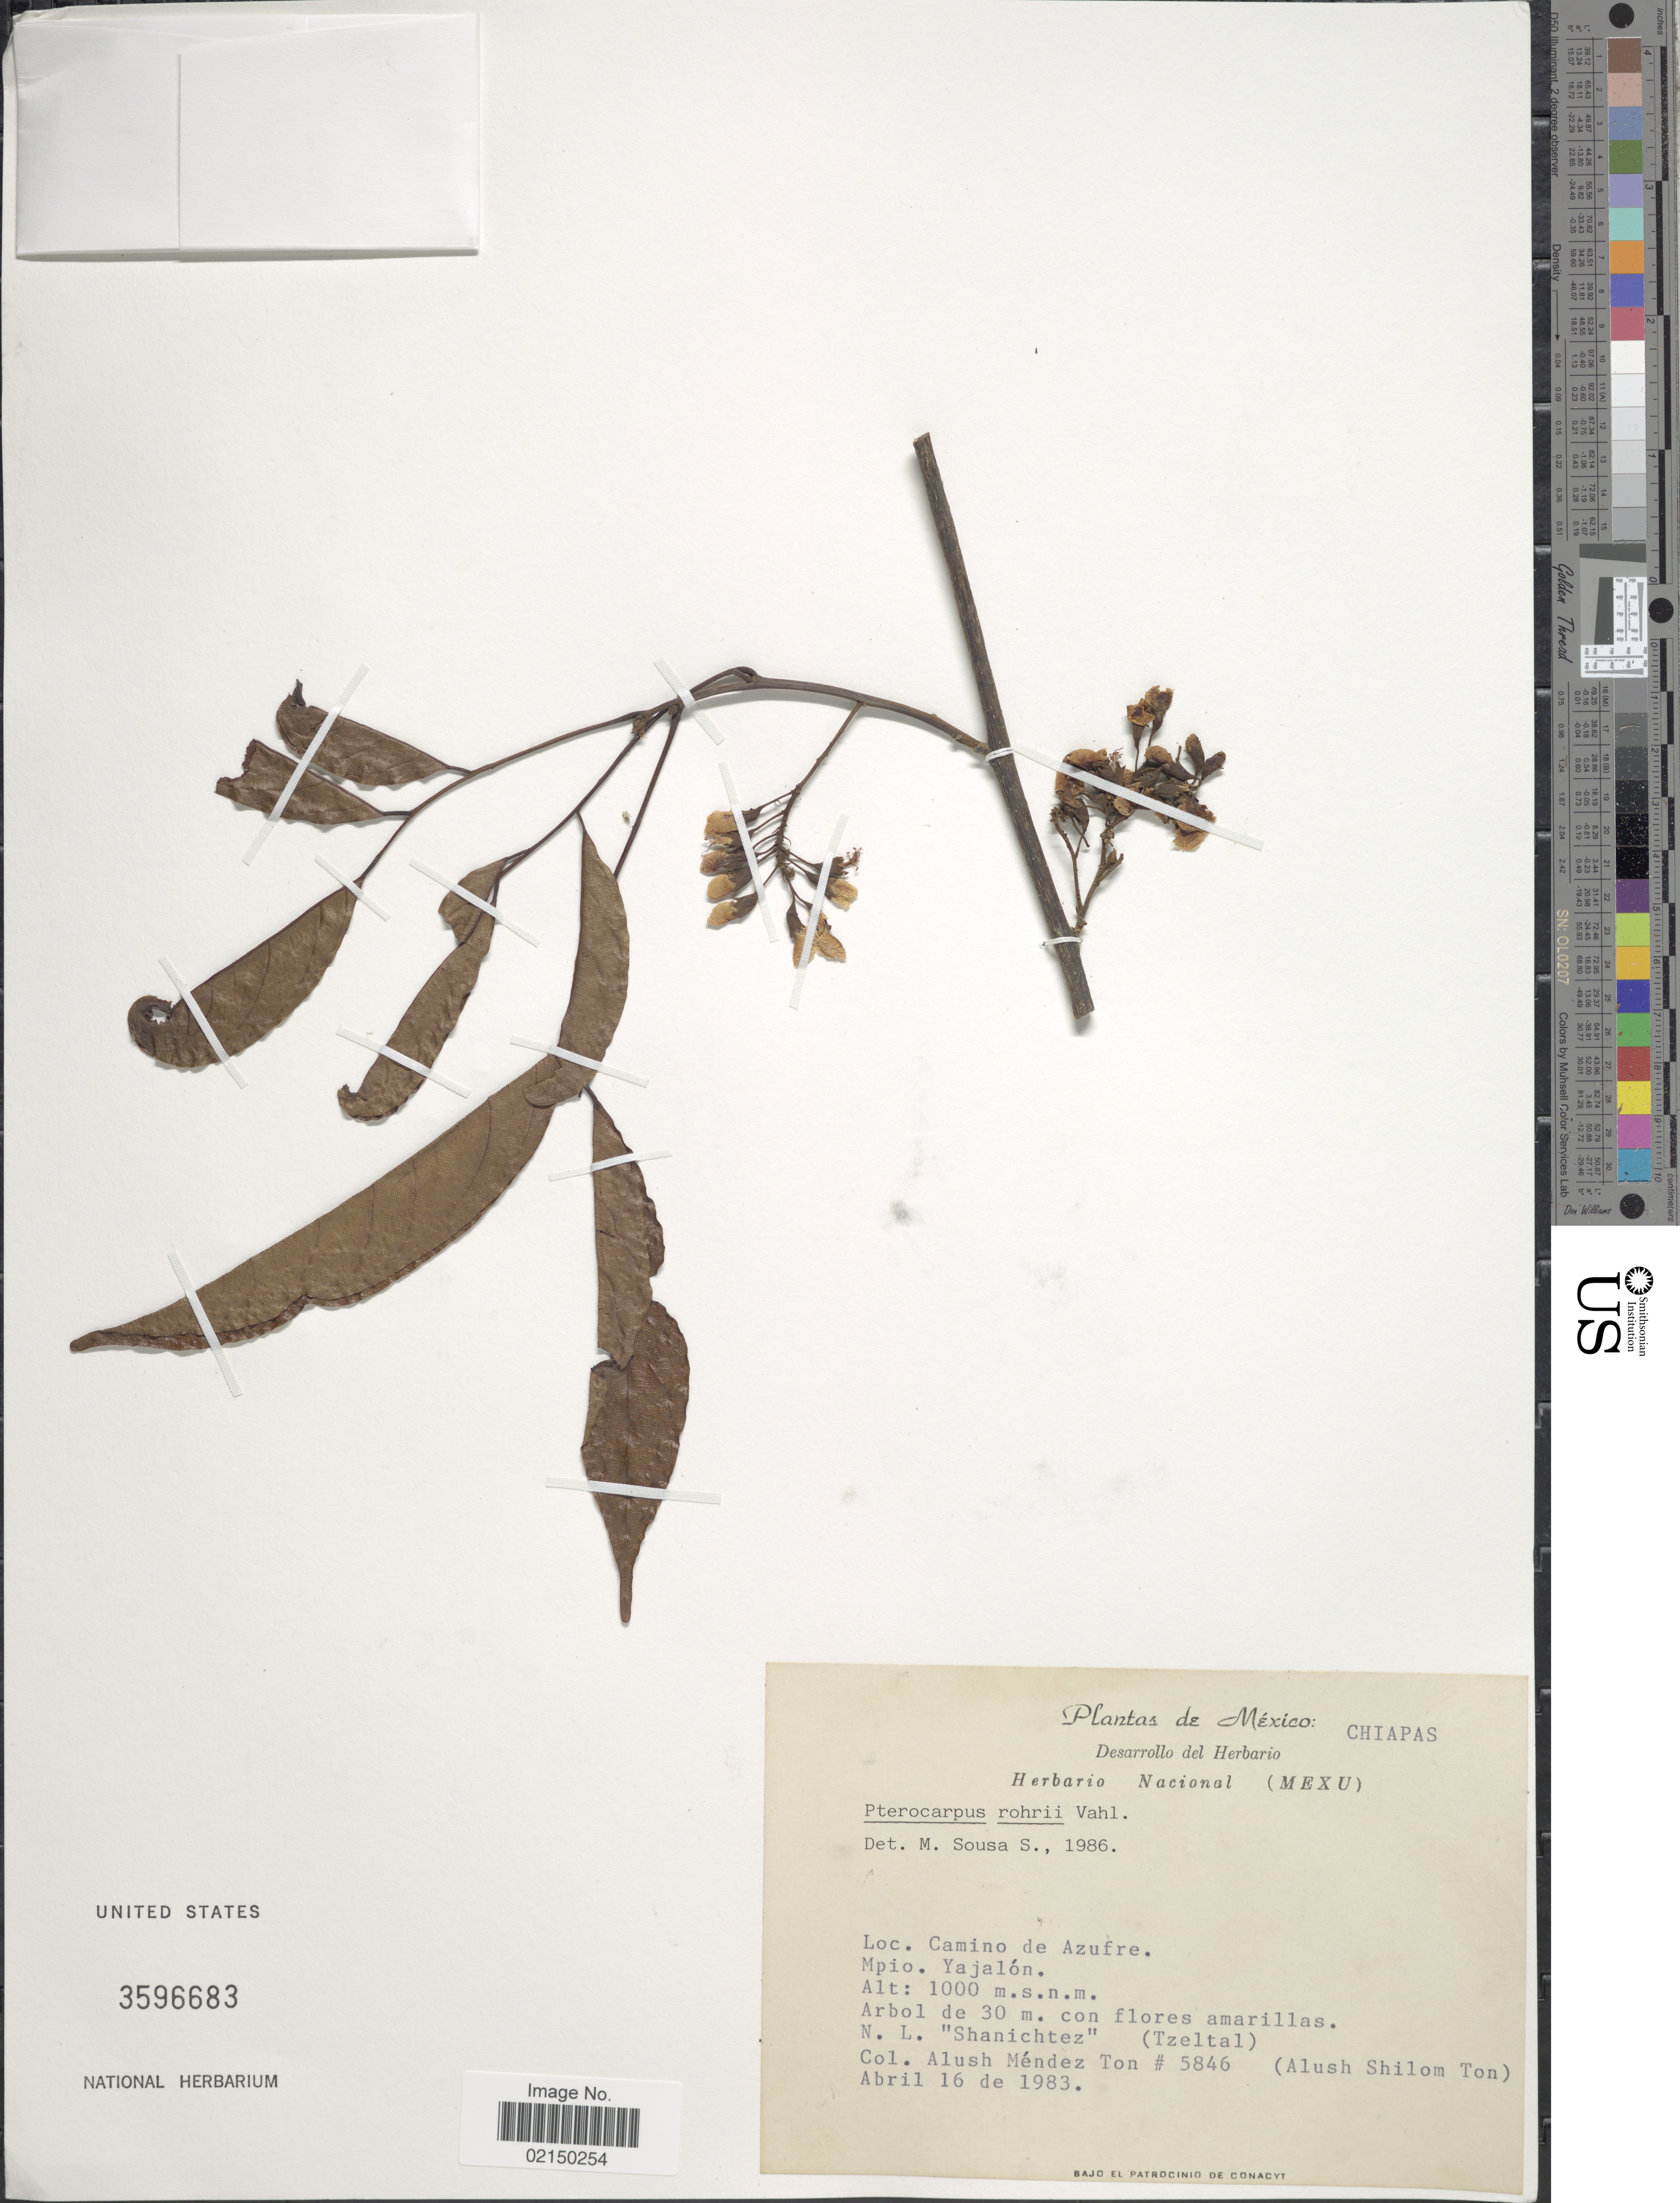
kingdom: Plantae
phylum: Tracheophyta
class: Magnoliopsida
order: Fabales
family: Fabaceae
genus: Pterocarpus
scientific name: Pterocarpus rohrii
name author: Vahl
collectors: A. M. Ton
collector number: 5846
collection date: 1983-04-16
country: Mexico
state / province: Chiapas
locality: Camino de Azufre, Mpio. Yajalon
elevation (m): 1000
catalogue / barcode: US 3596683